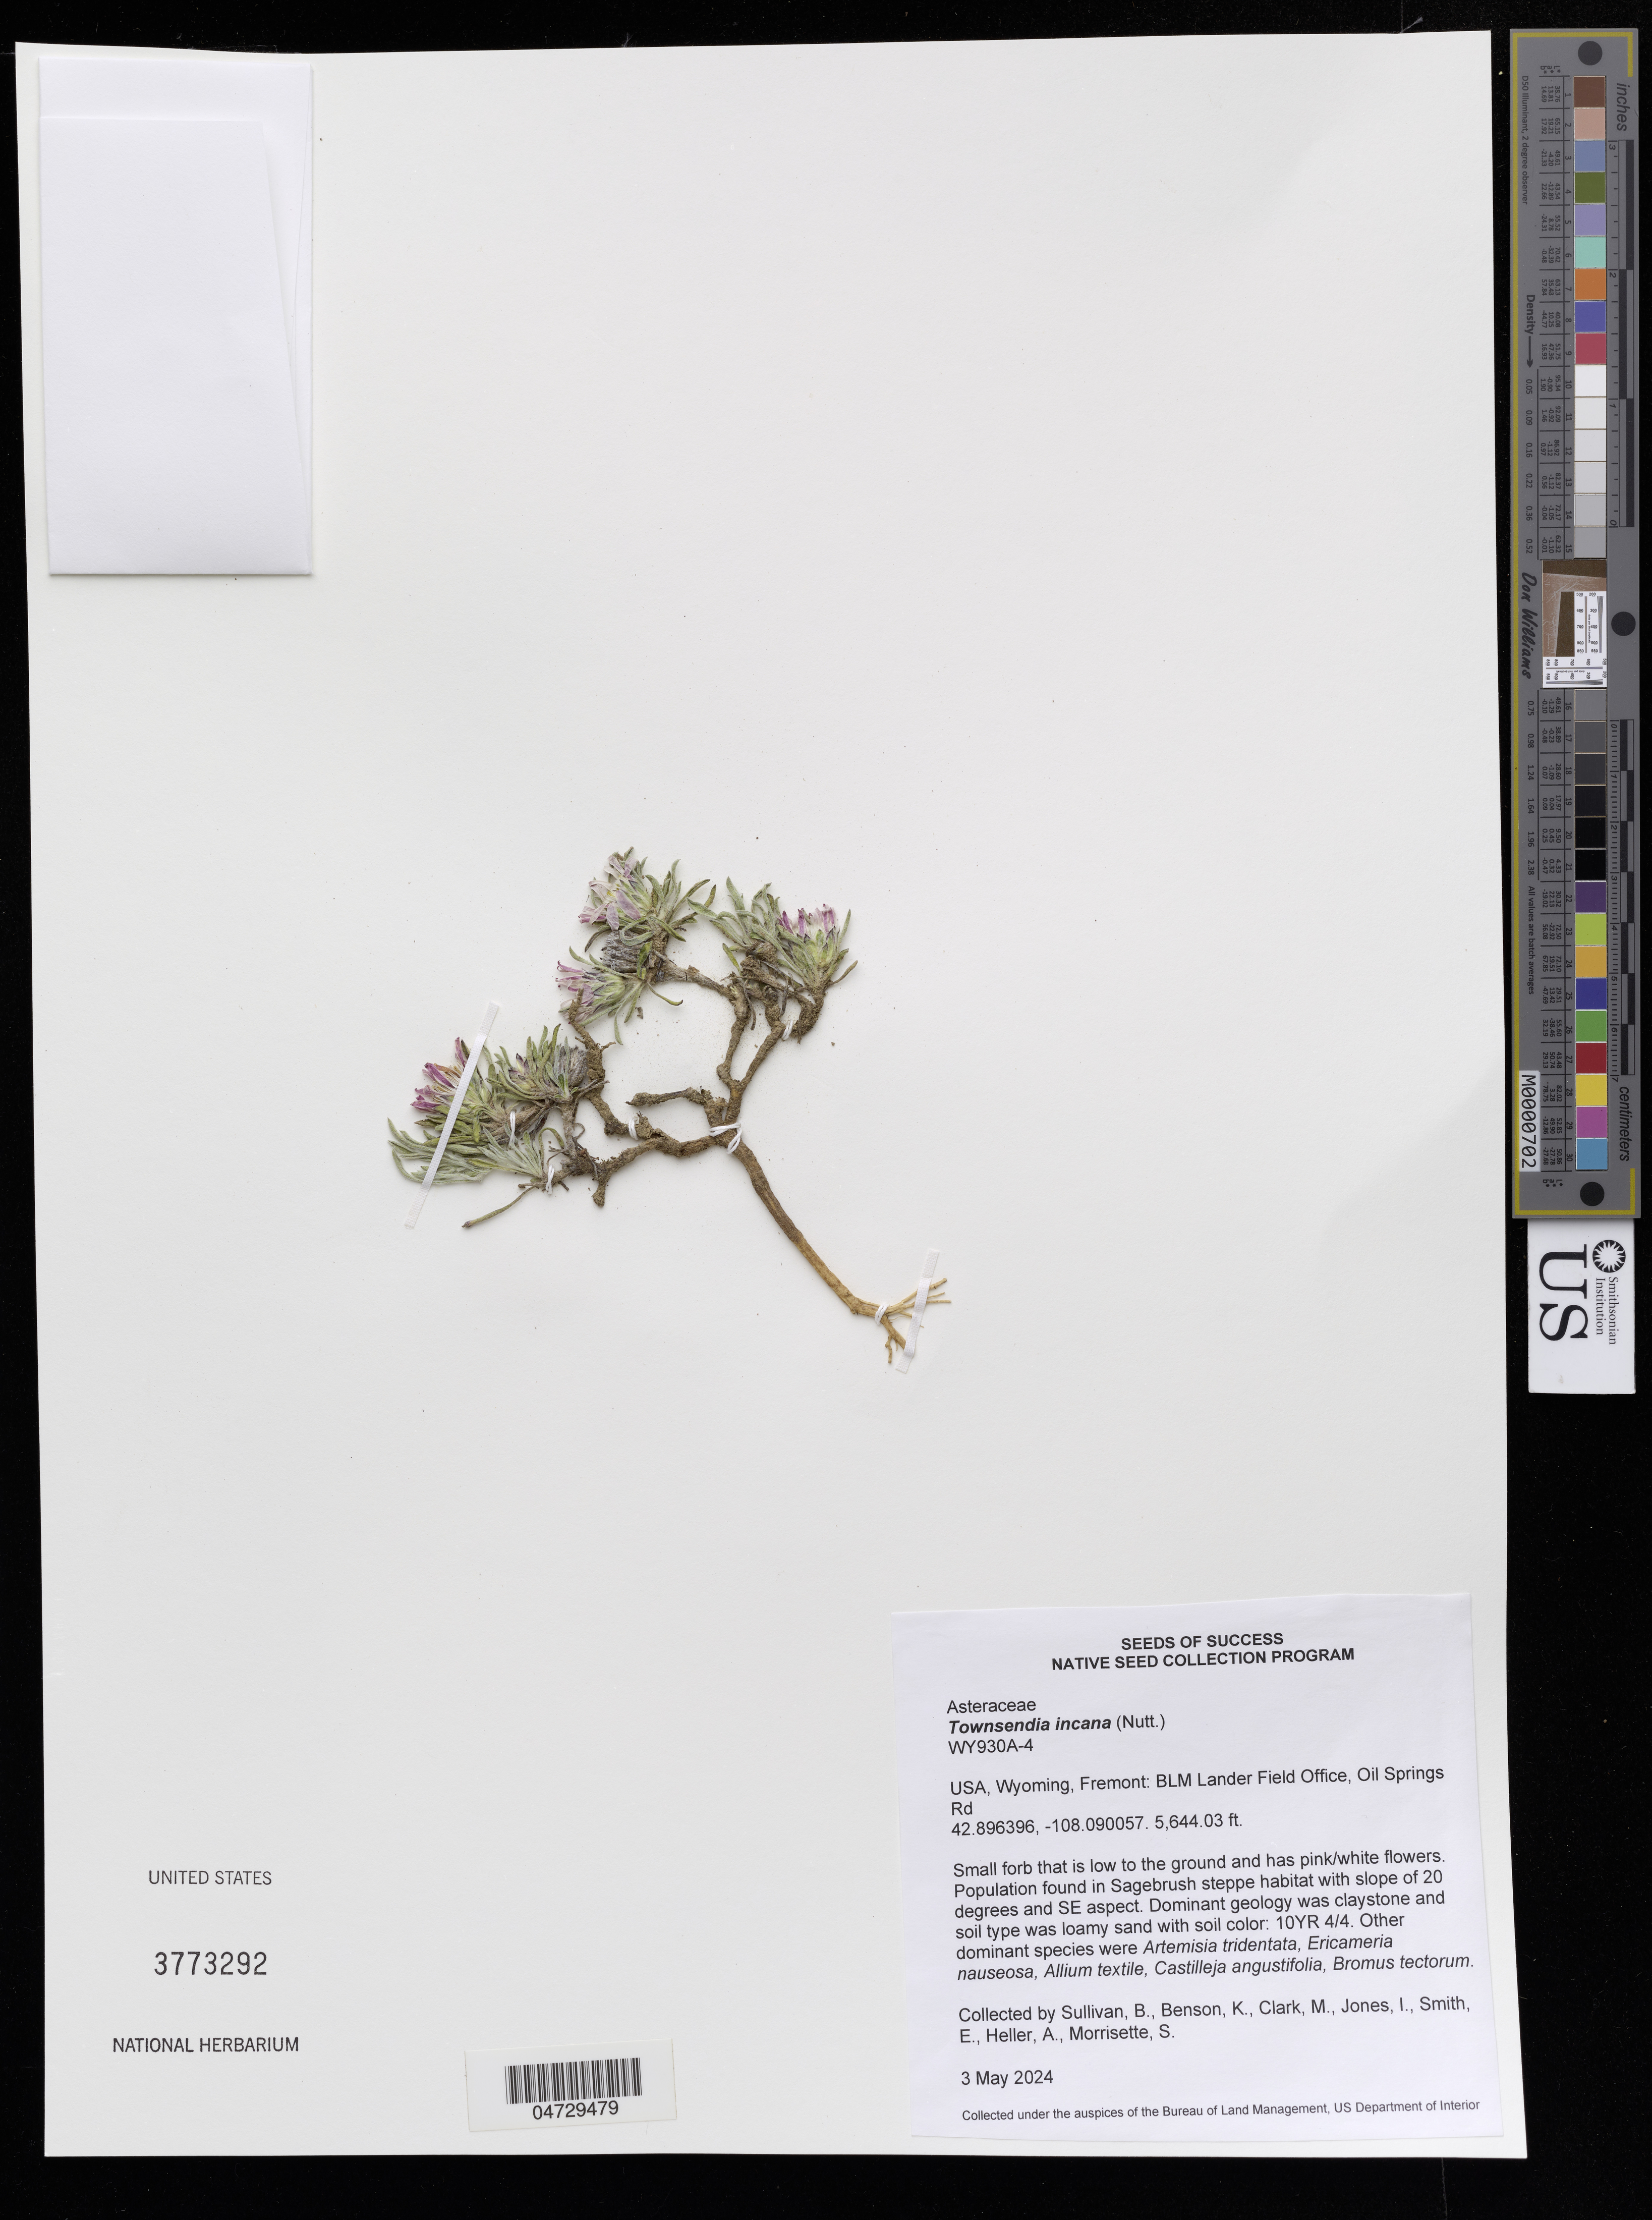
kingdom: Plantae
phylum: Tracheophyta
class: Magnoliopsida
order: Asterales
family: Asteraceae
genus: Townsendia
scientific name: Townsendia incana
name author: Nutt.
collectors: B. Sullivan, K. Benson, M. Clark & I. Jones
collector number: WY930A-4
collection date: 2024-05-03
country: United States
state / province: Wyoming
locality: Fremont: BLM Lander Field Office, Oil Springs Rd.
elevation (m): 1720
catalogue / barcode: US 3773292